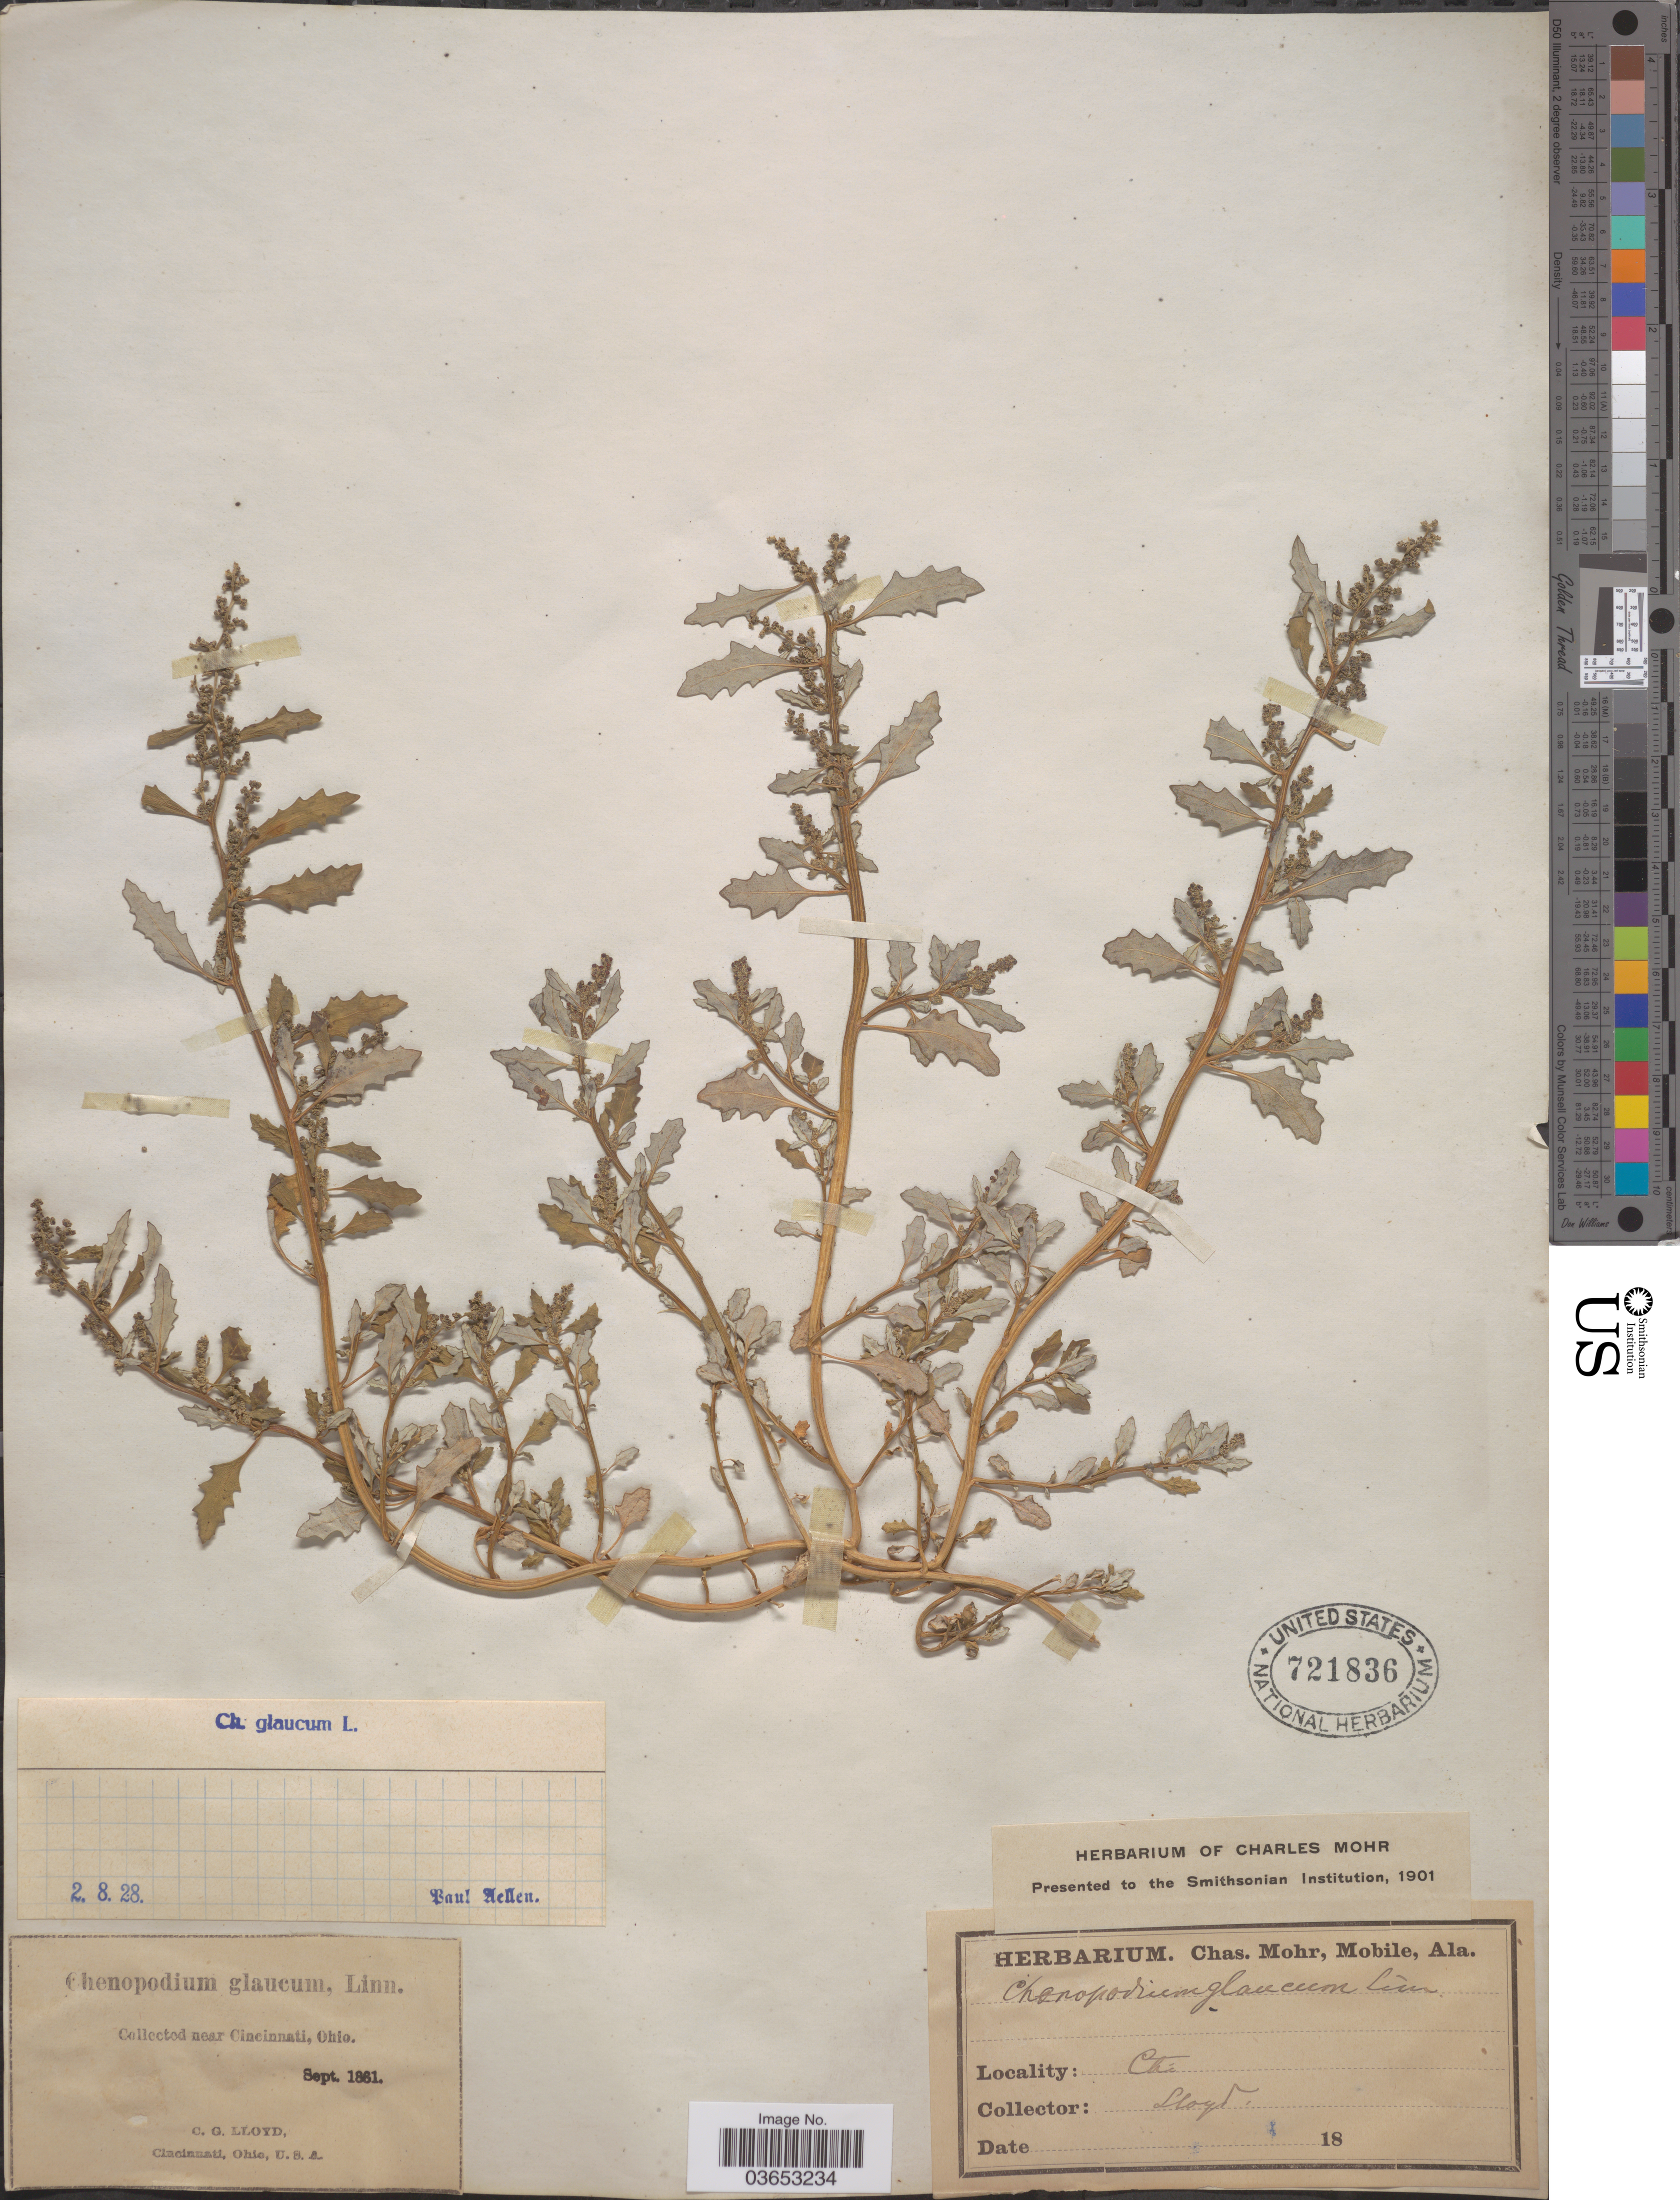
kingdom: Plantae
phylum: Tracheophyta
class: Magnoliopsida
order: Caryophyllales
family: Amaranthaceae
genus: Chenopodium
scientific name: Chenopodium glaucum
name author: L.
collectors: C. G. Lloyd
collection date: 1861-09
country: United States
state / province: Ohio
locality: Near Cincinnati.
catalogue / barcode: US 721836